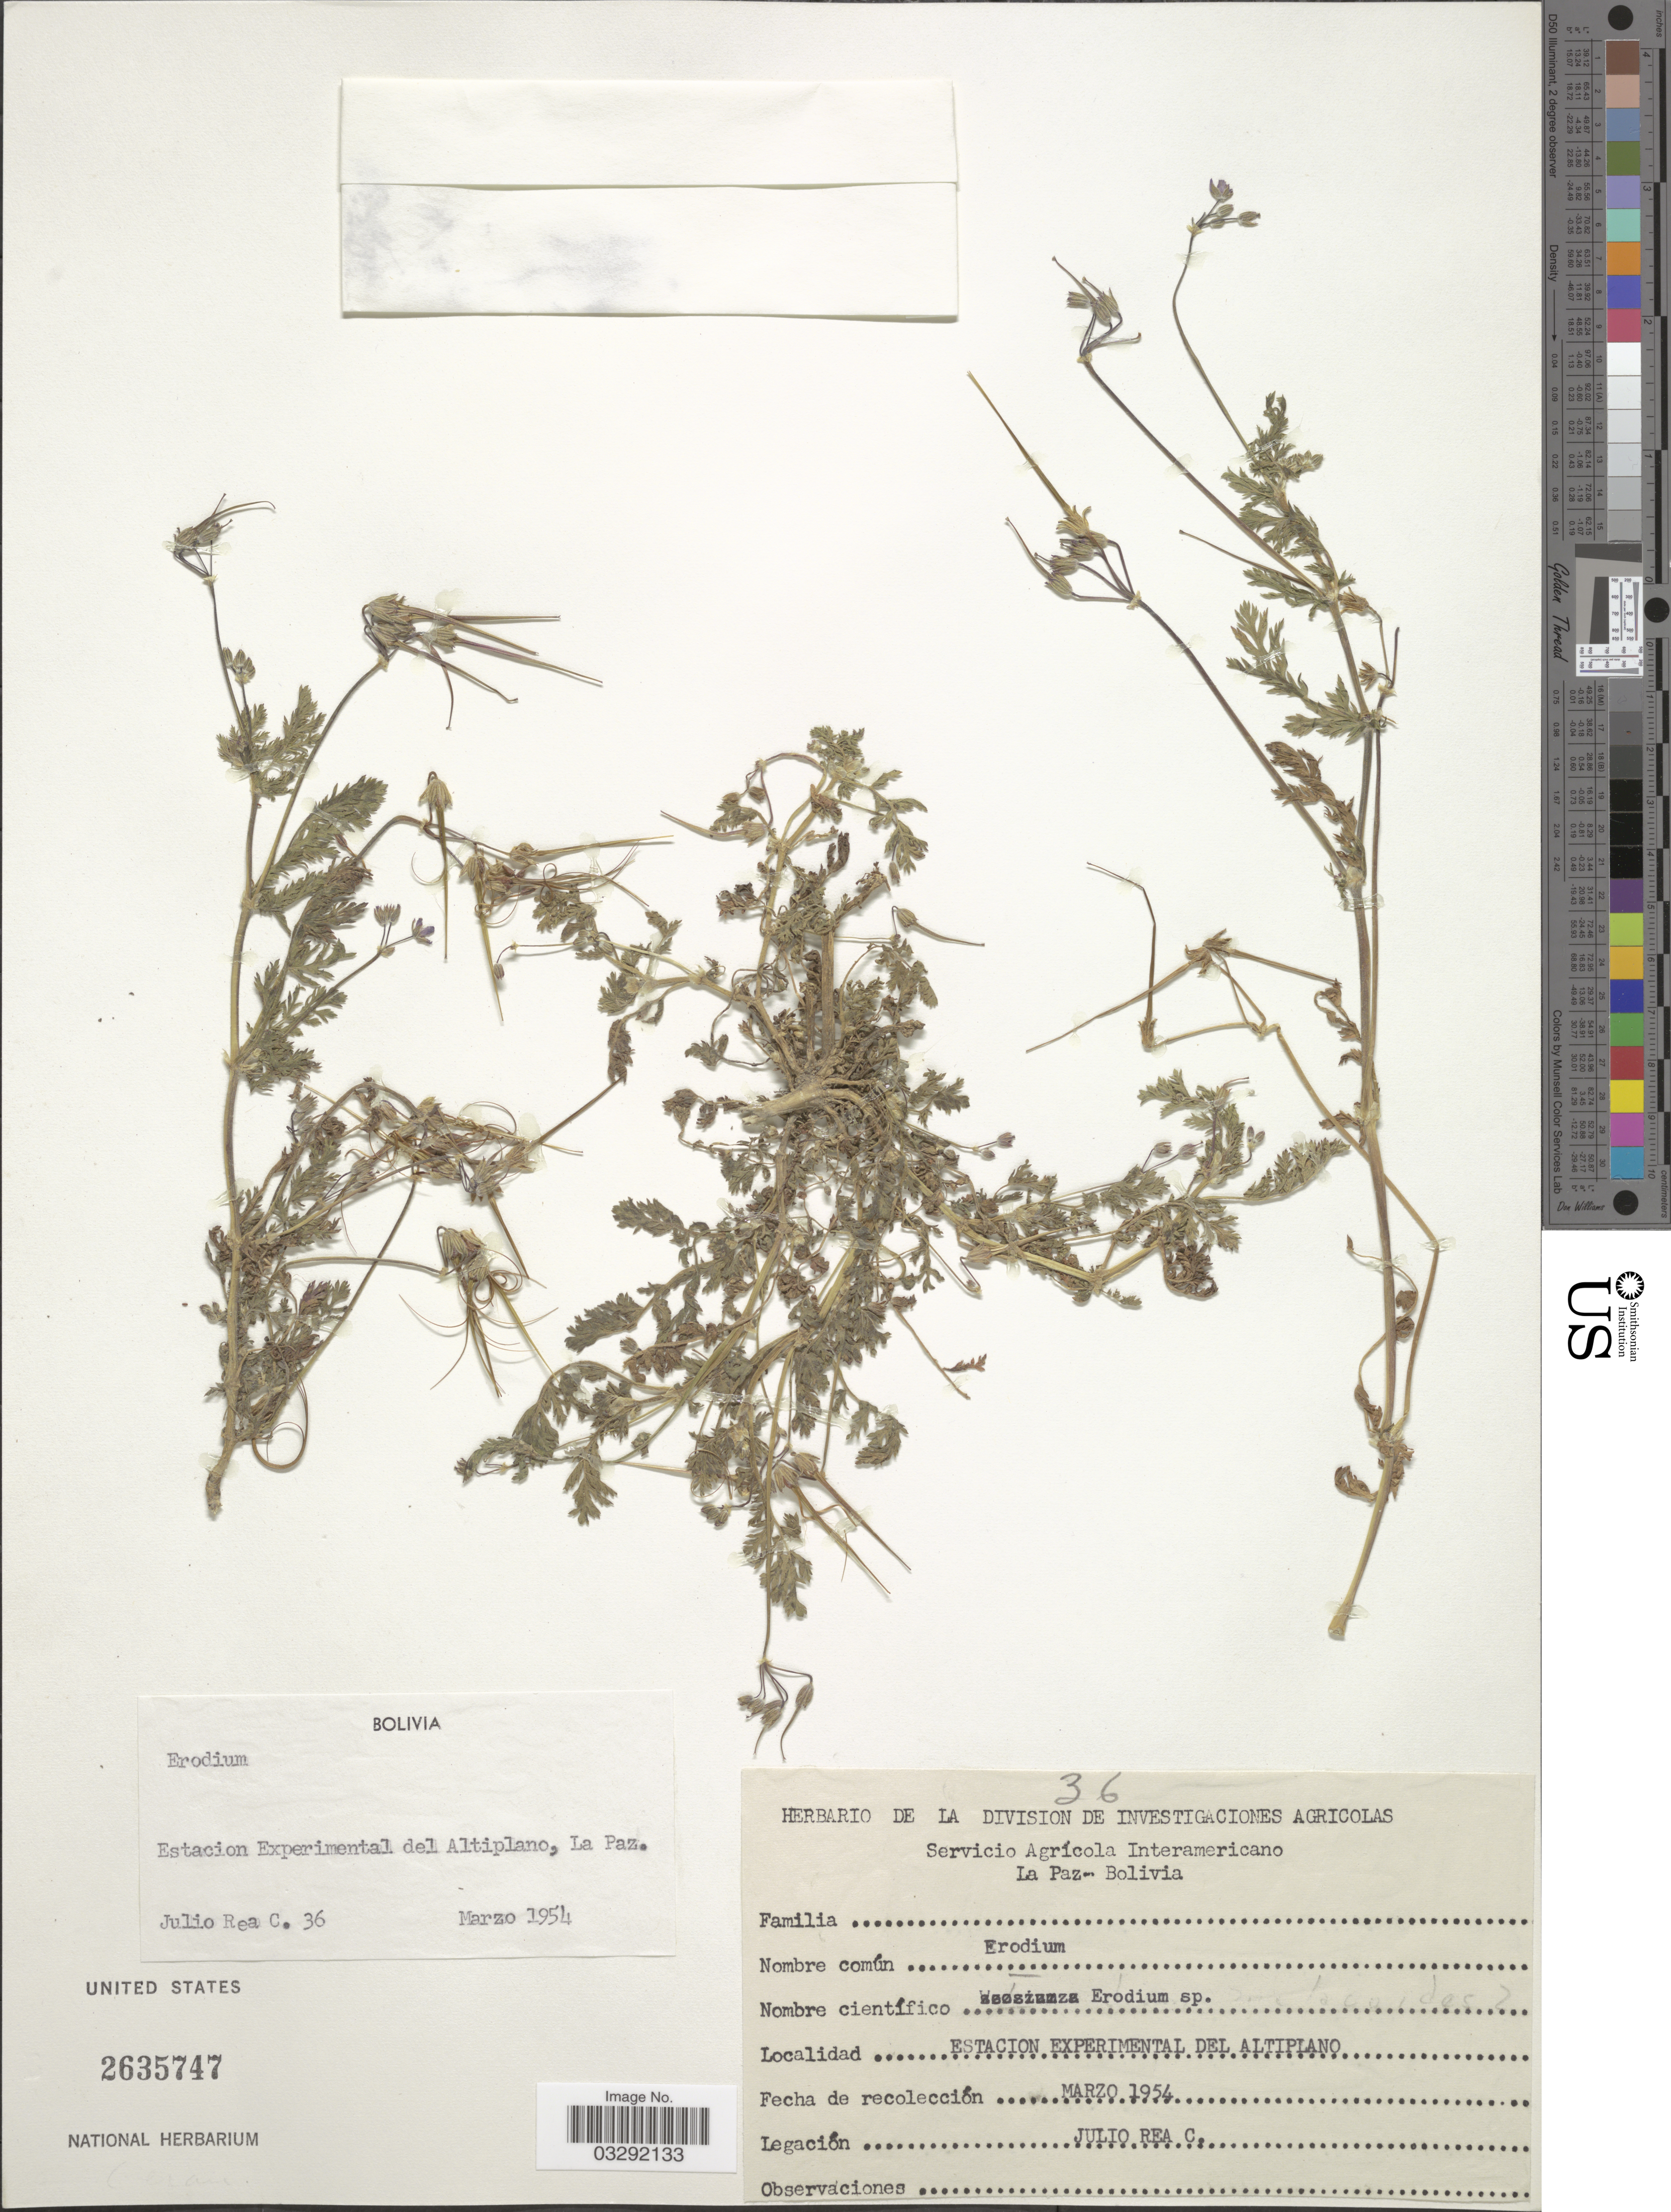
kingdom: Plantae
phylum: Tracheophyta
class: Magnoliopsida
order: Geraniales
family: Geraniaceae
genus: Erodium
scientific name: Erodium sp.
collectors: J. Rea C.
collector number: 36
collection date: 1954-03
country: Bolivia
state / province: La Paz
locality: Estacion Experimental del Altiplano.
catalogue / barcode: US 2635747